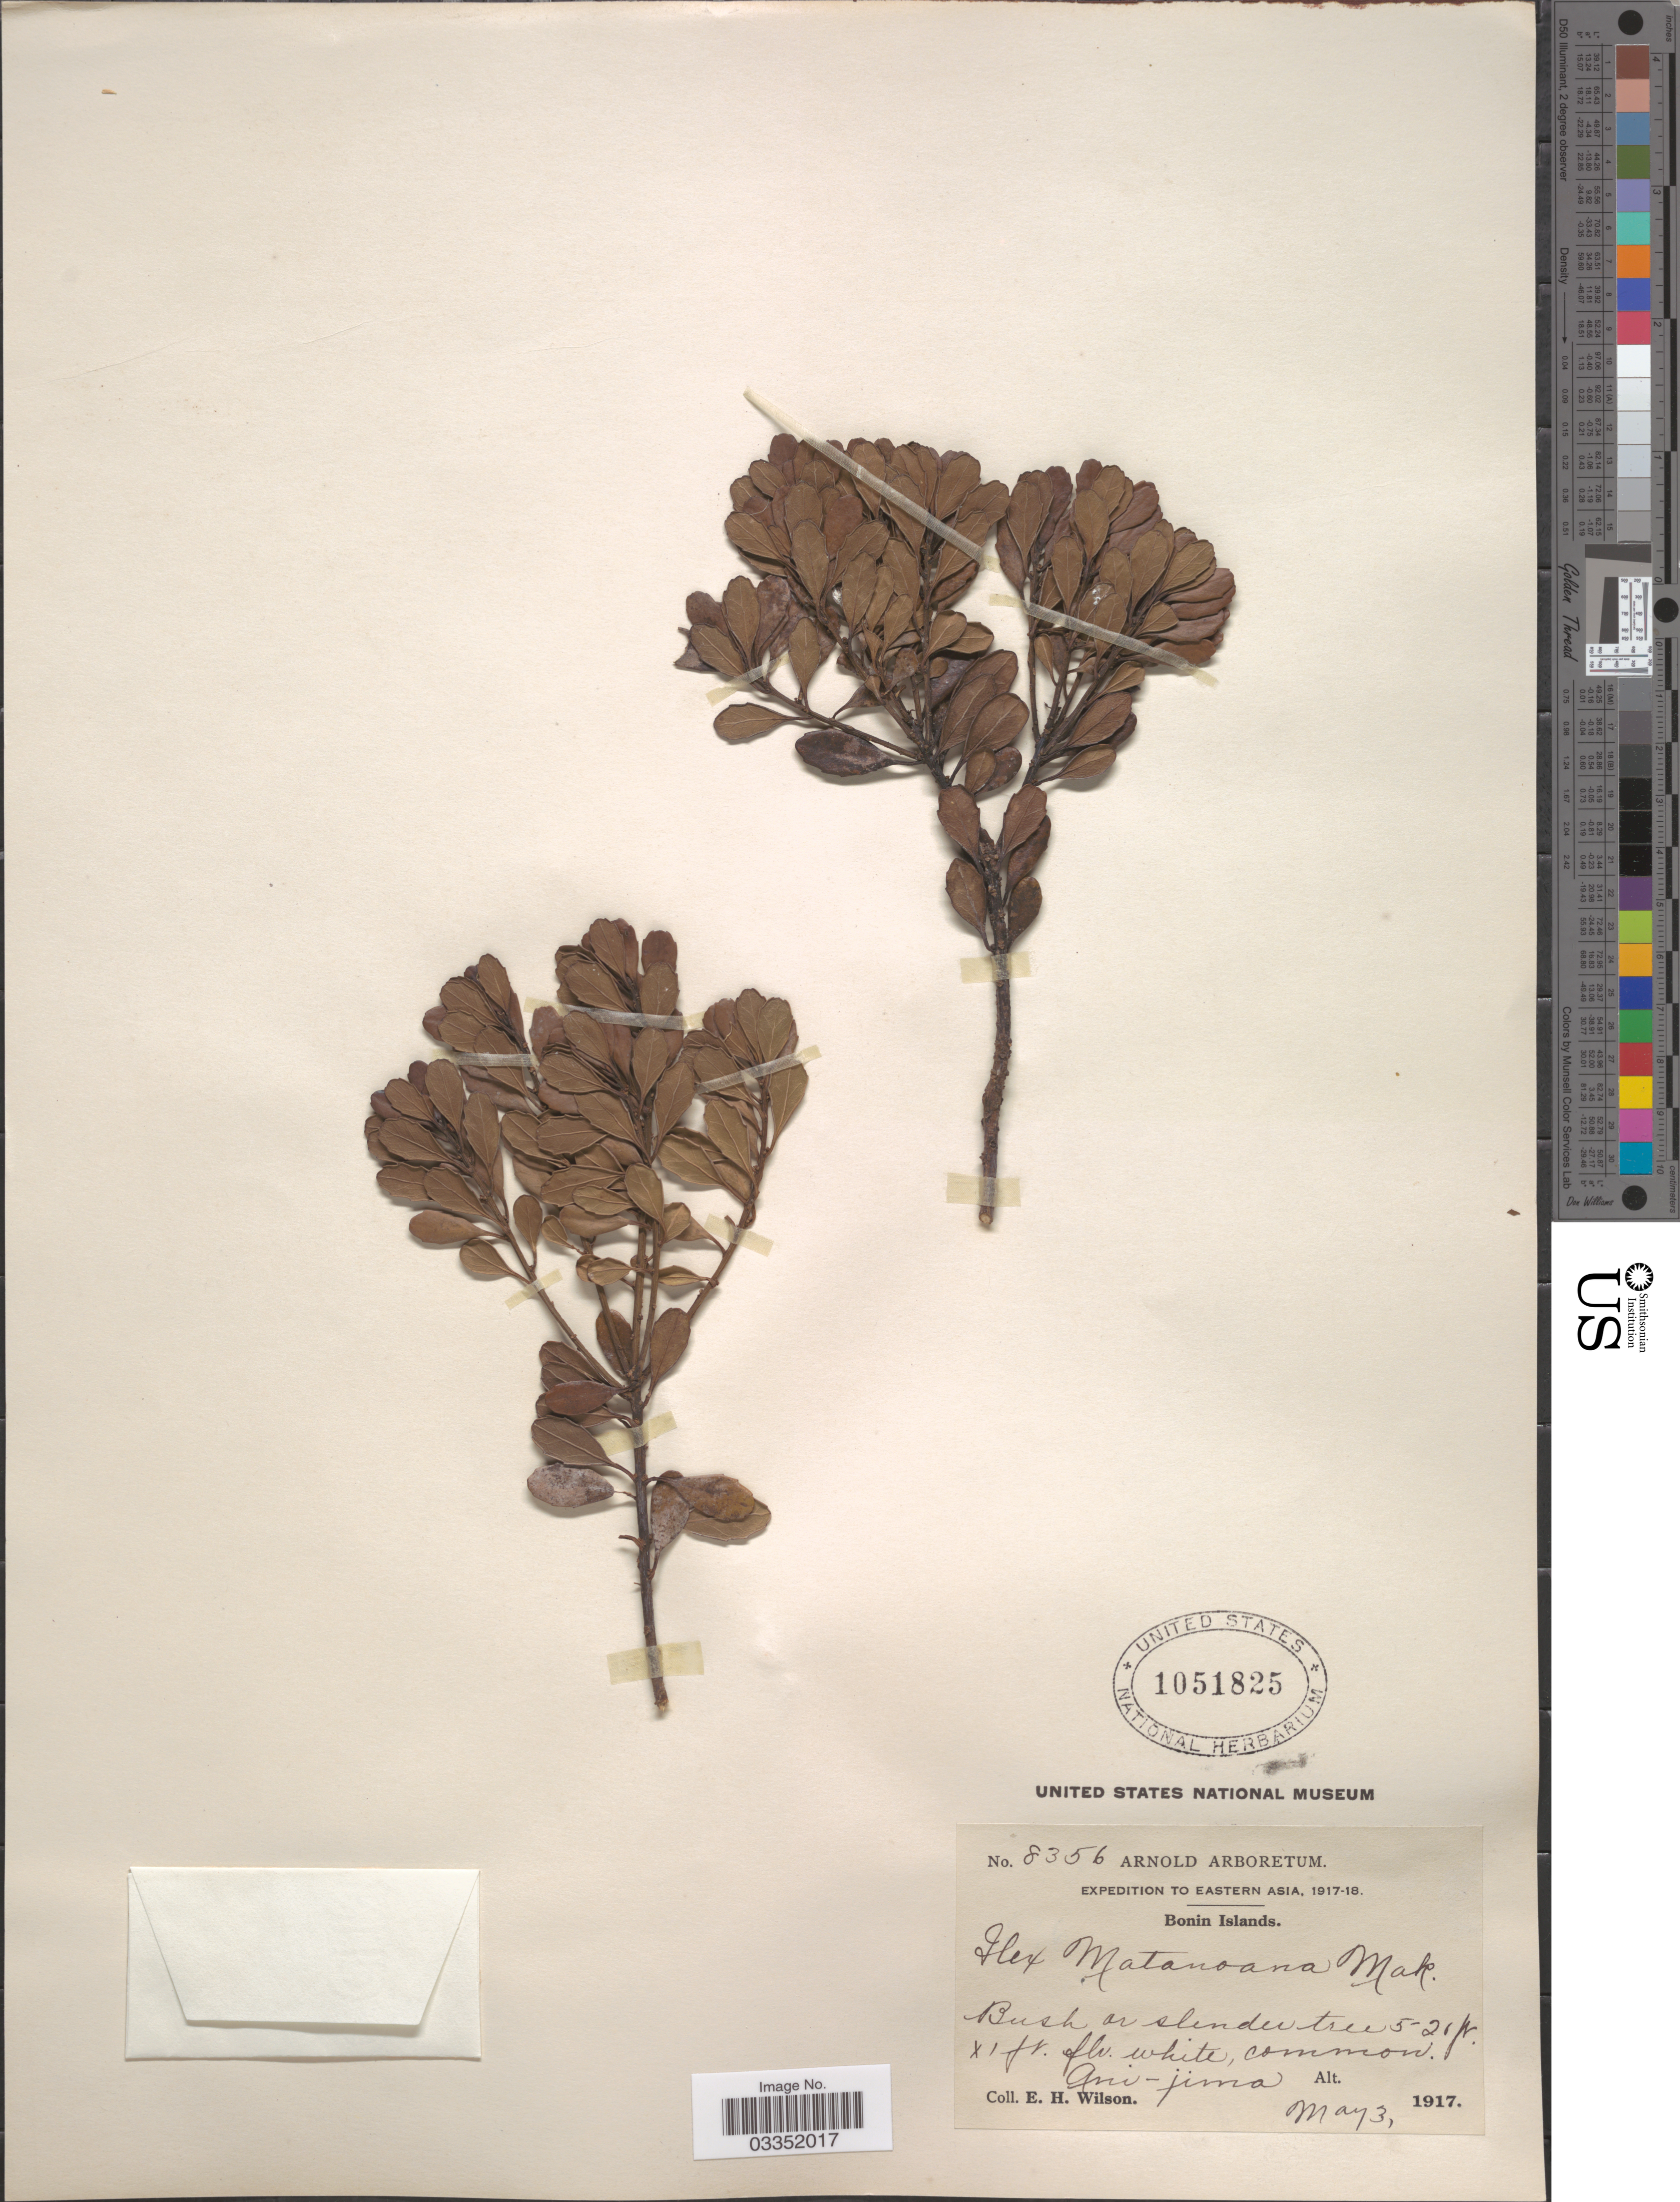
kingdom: Plantae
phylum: Tracheophyta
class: Magnoliopsida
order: Aquifoliales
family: Aquifoliaceae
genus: Ilex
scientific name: Ilex matanoana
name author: Makino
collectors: E. Wilson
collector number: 8356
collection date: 1917-05-03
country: Japan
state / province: Tokyo, Federal City of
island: Bonin Islands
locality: Eastern Asia. Bonin Islands. Gni-jima.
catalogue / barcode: US 1051825